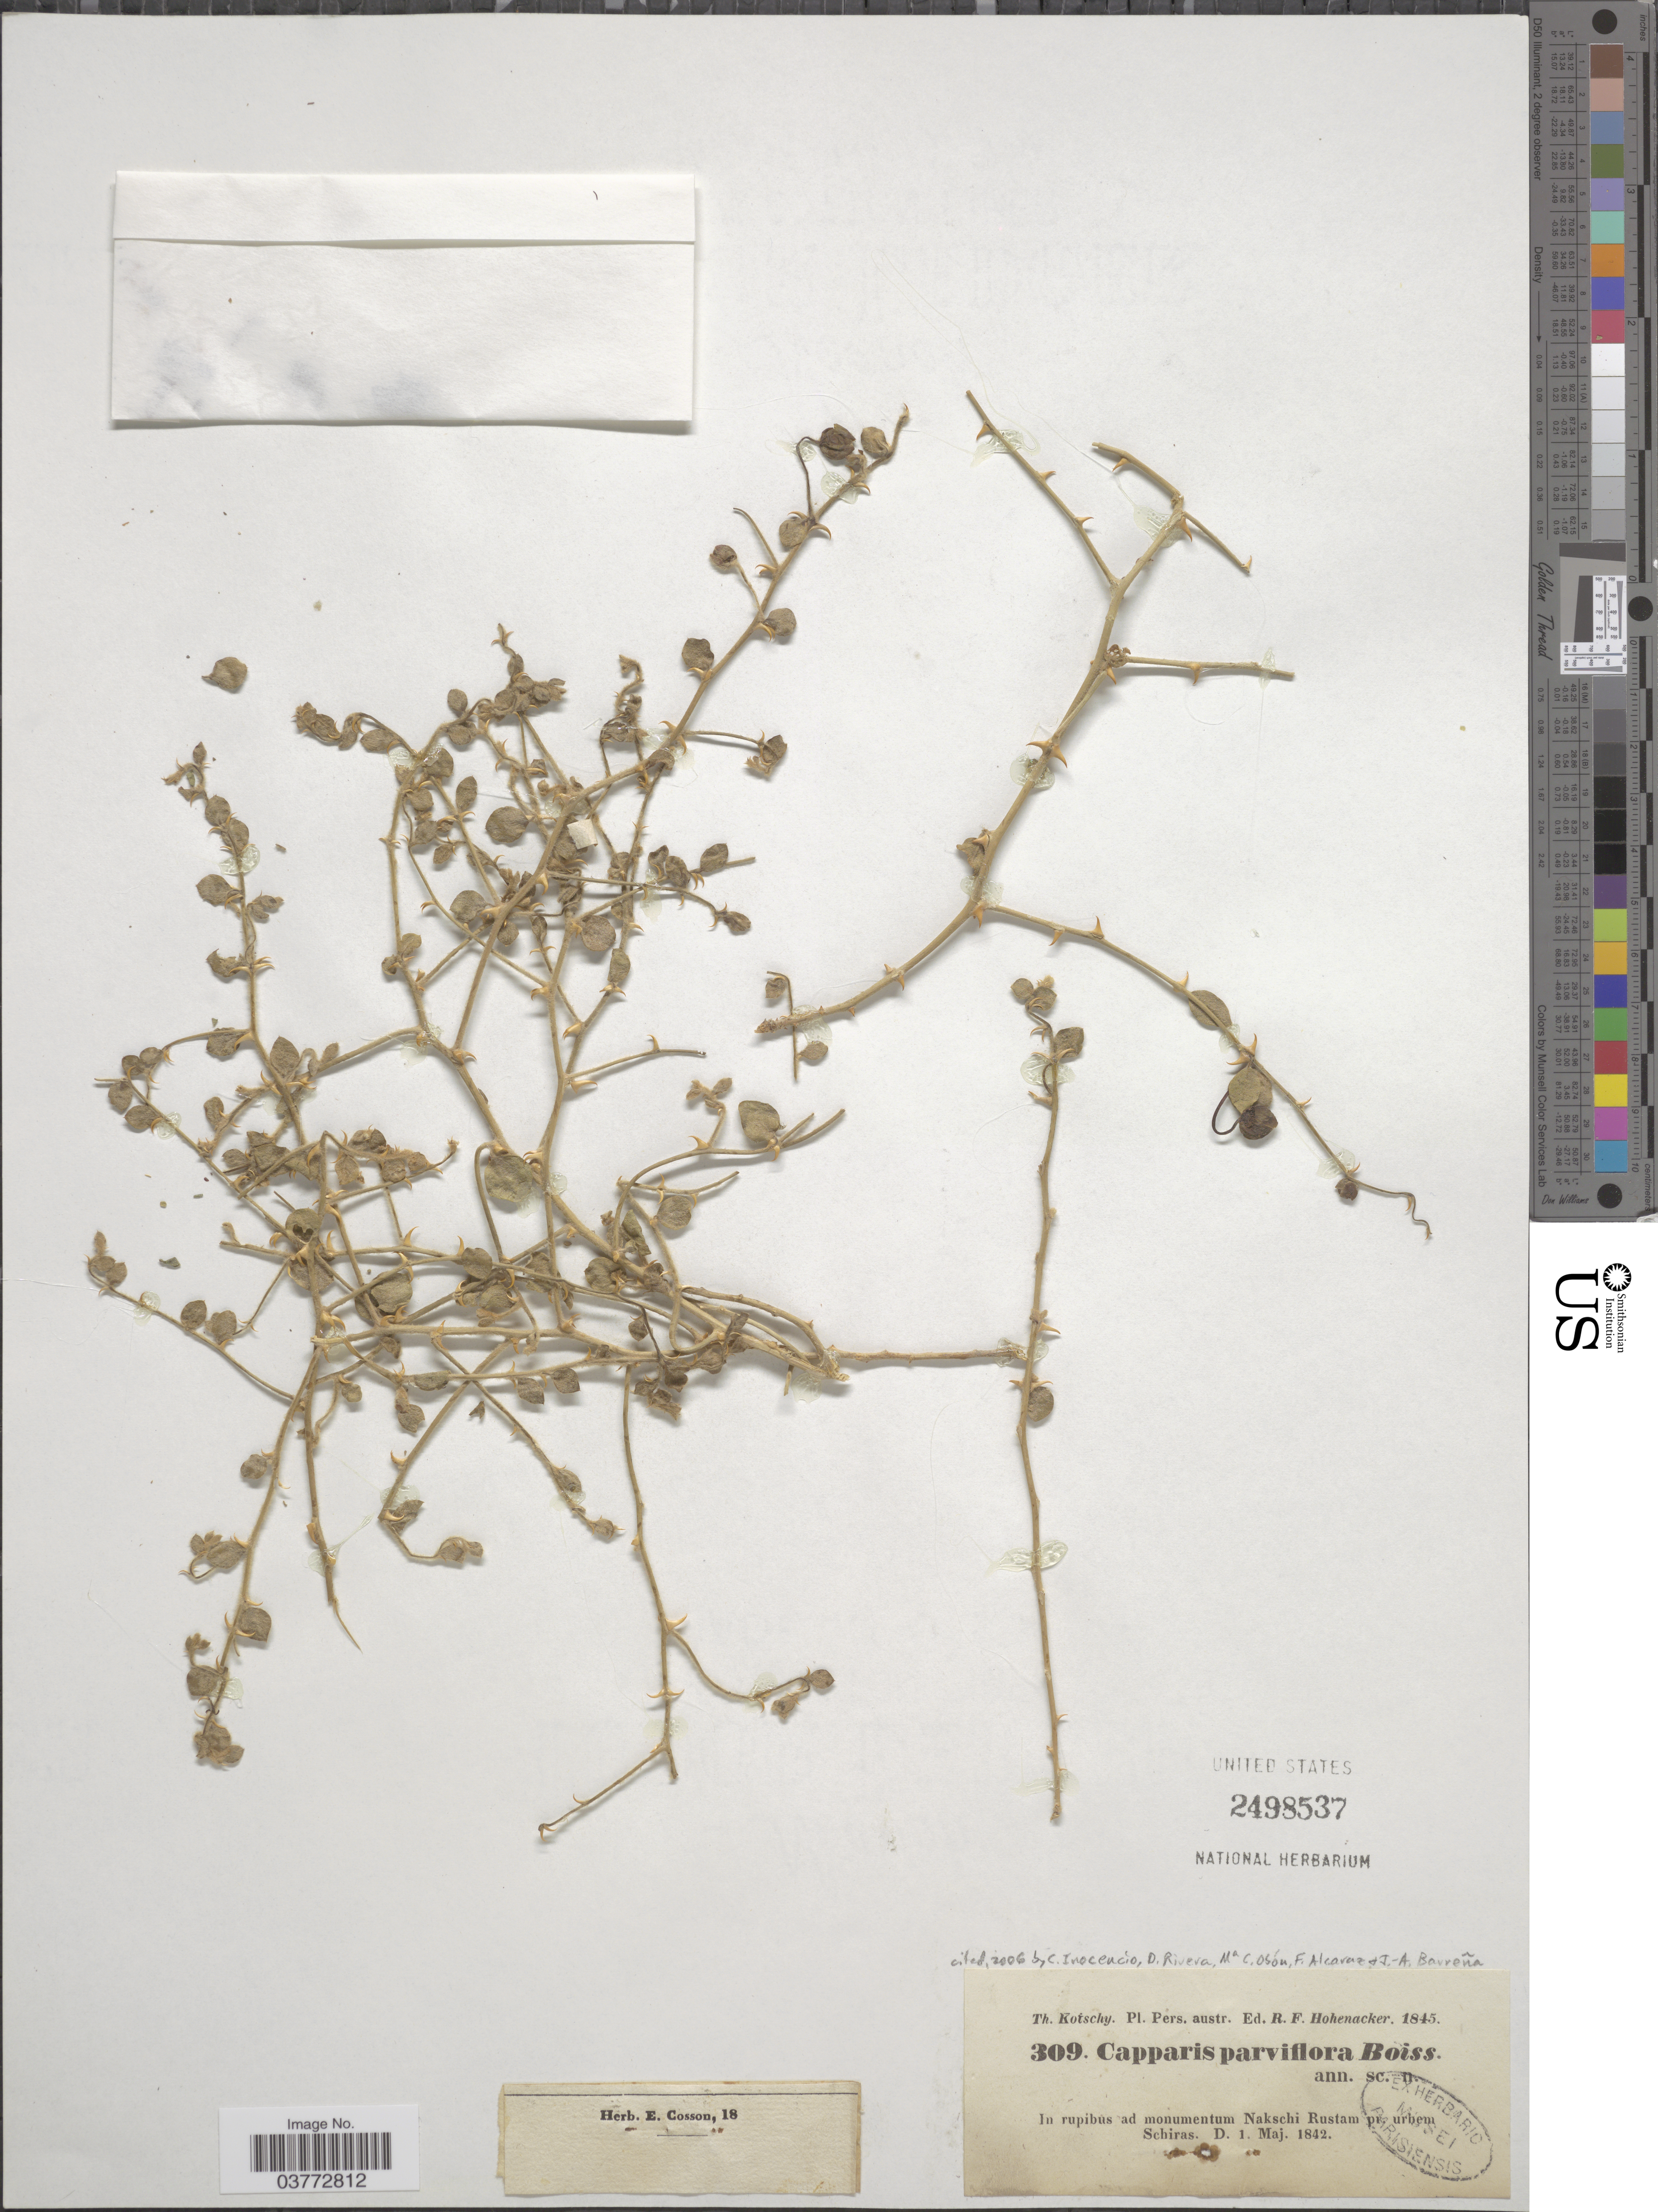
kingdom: Plantae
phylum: Tracheophyta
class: Magnoliopsida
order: Brassicales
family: Capparaceae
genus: Capparis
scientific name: Capparis parviflora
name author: Boiss.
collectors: K. G. Kotschy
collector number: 309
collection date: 1842-05-01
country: Iran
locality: Pers. austr. In rupibus ad monumentum Nakschi Rustam pr. urbem Schiras.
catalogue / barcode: US 2498537